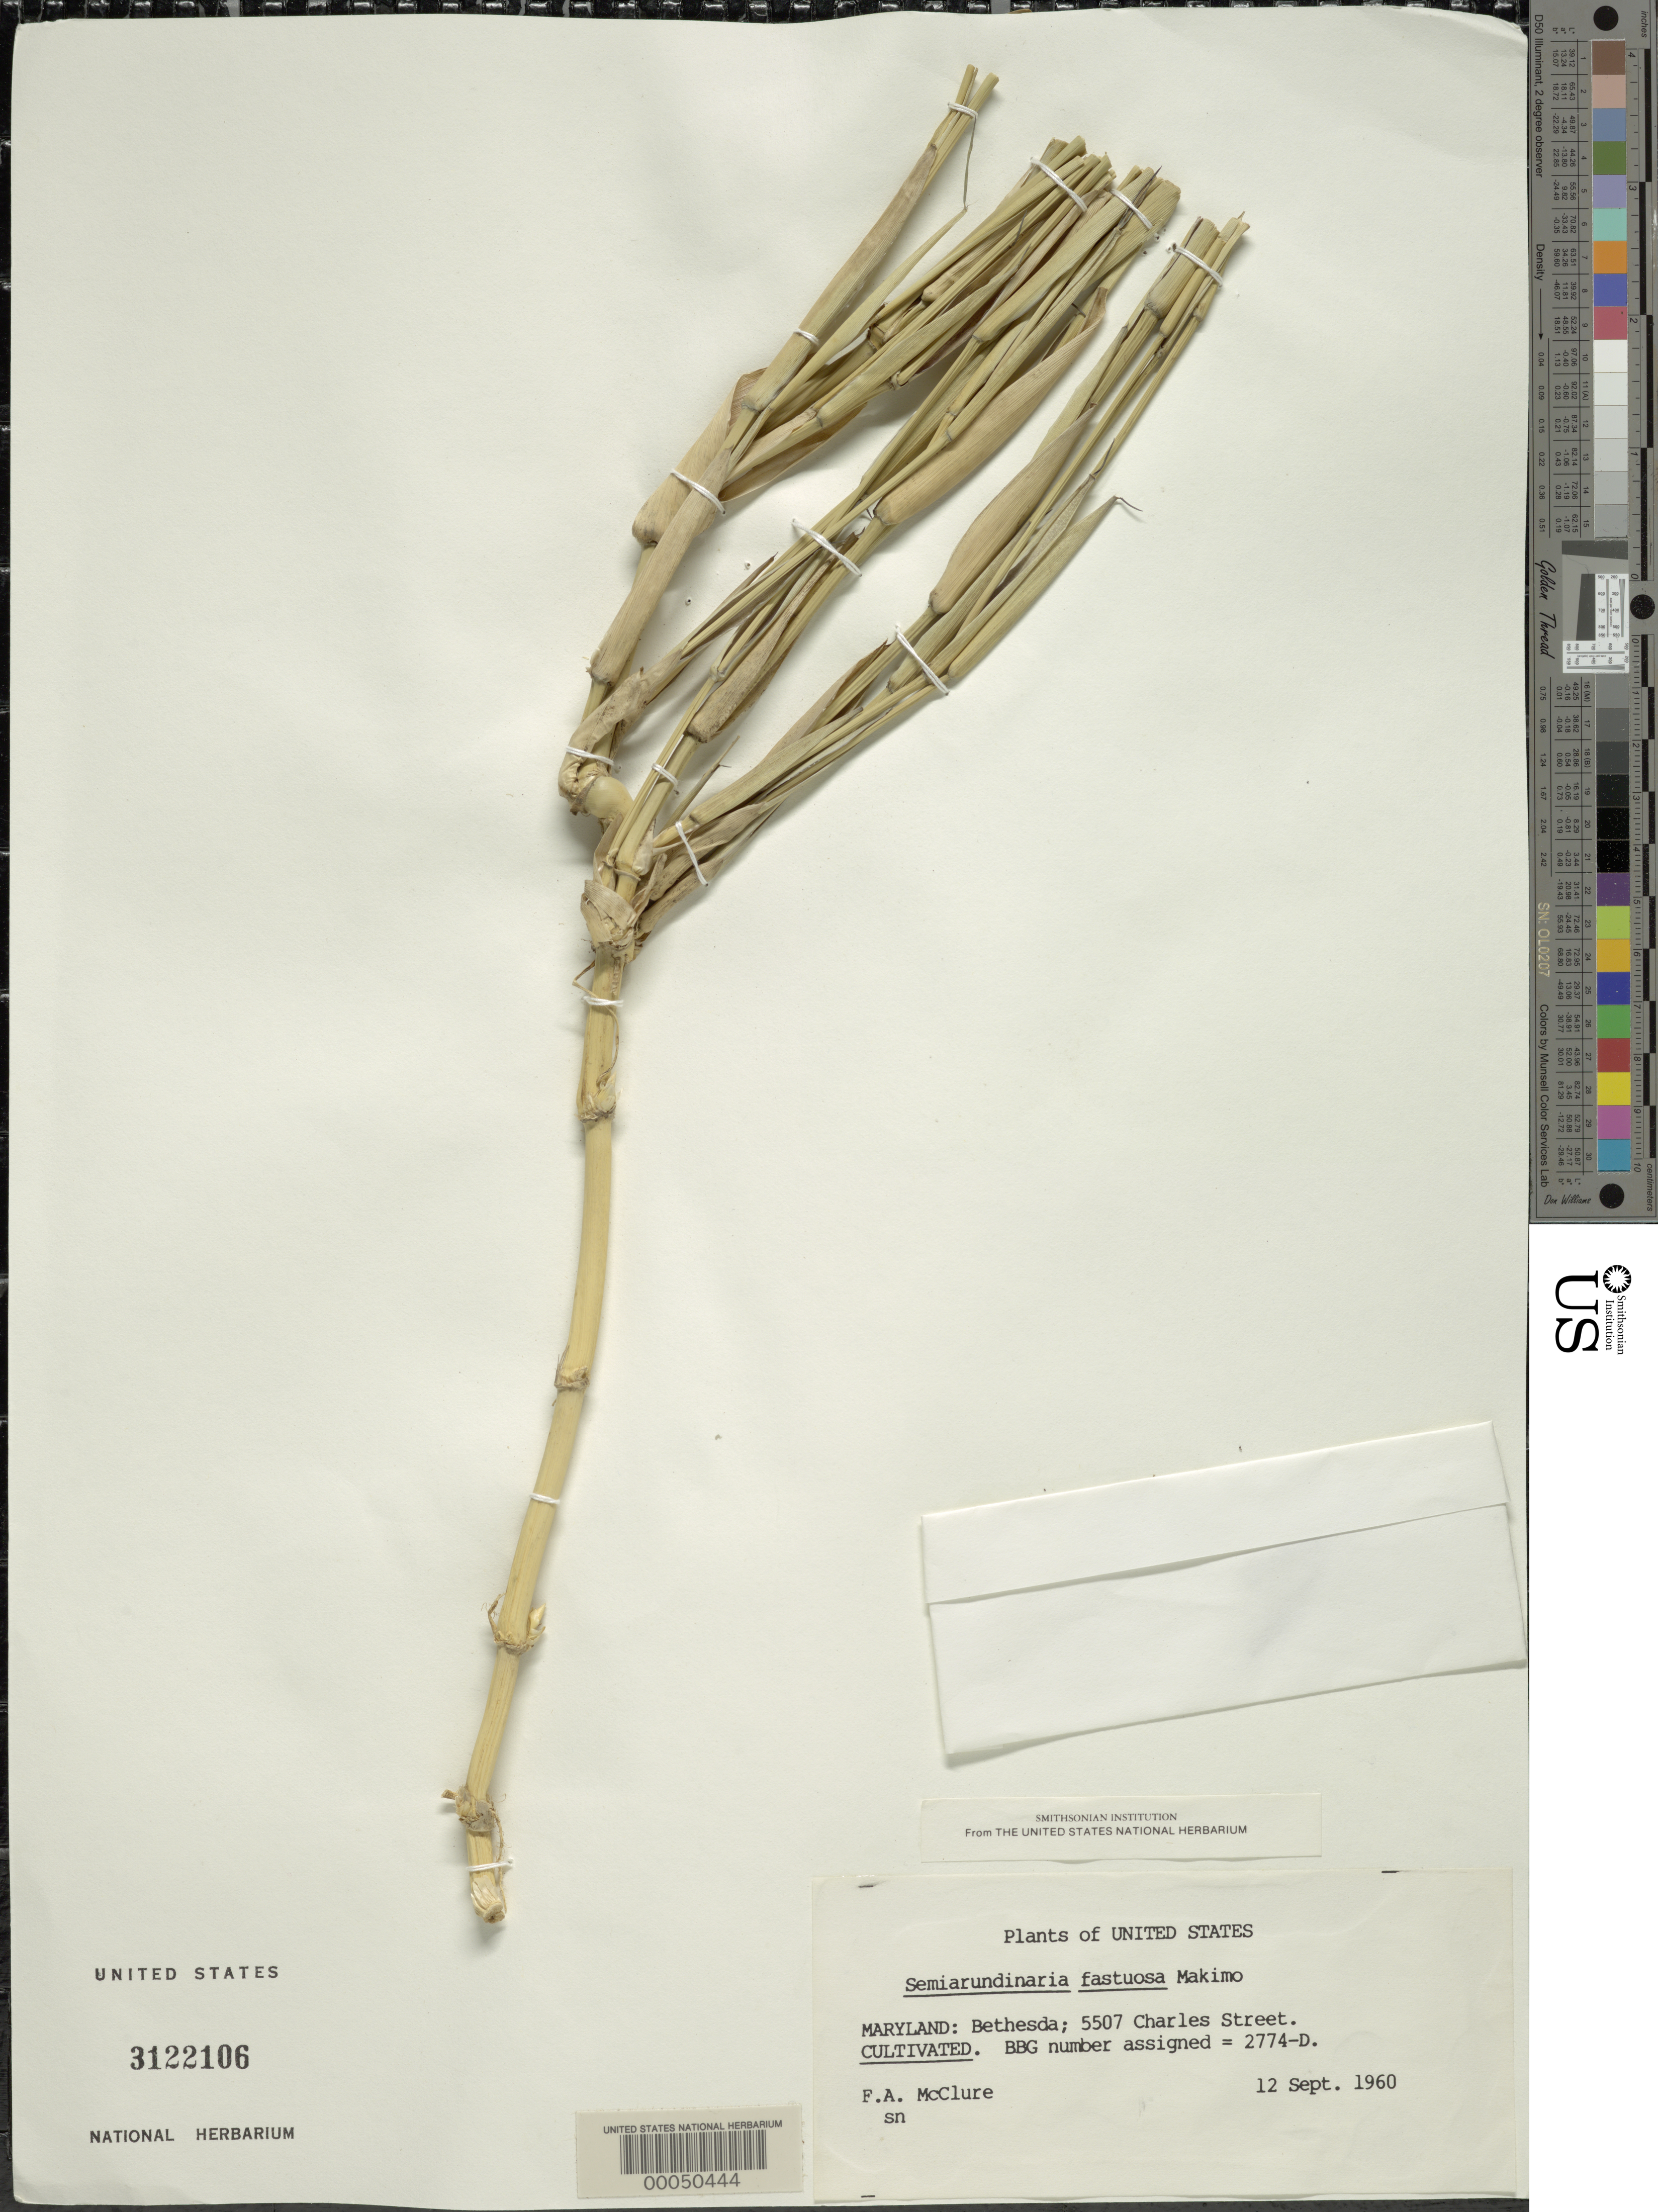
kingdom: Plantae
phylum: Tracheophyta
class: Liliopsida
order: Poales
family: Poaceae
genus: Semiarundinaria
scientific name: Semiarundinaria fastuosa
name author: Makino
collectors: F. A. McClure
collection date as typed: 12 Sep 1960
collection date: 1960-09-12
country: United States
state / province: Maryland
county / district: Montgomery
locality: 5507 Charles Street, Bethesda (McClure's garden)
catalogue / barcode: US 3122106